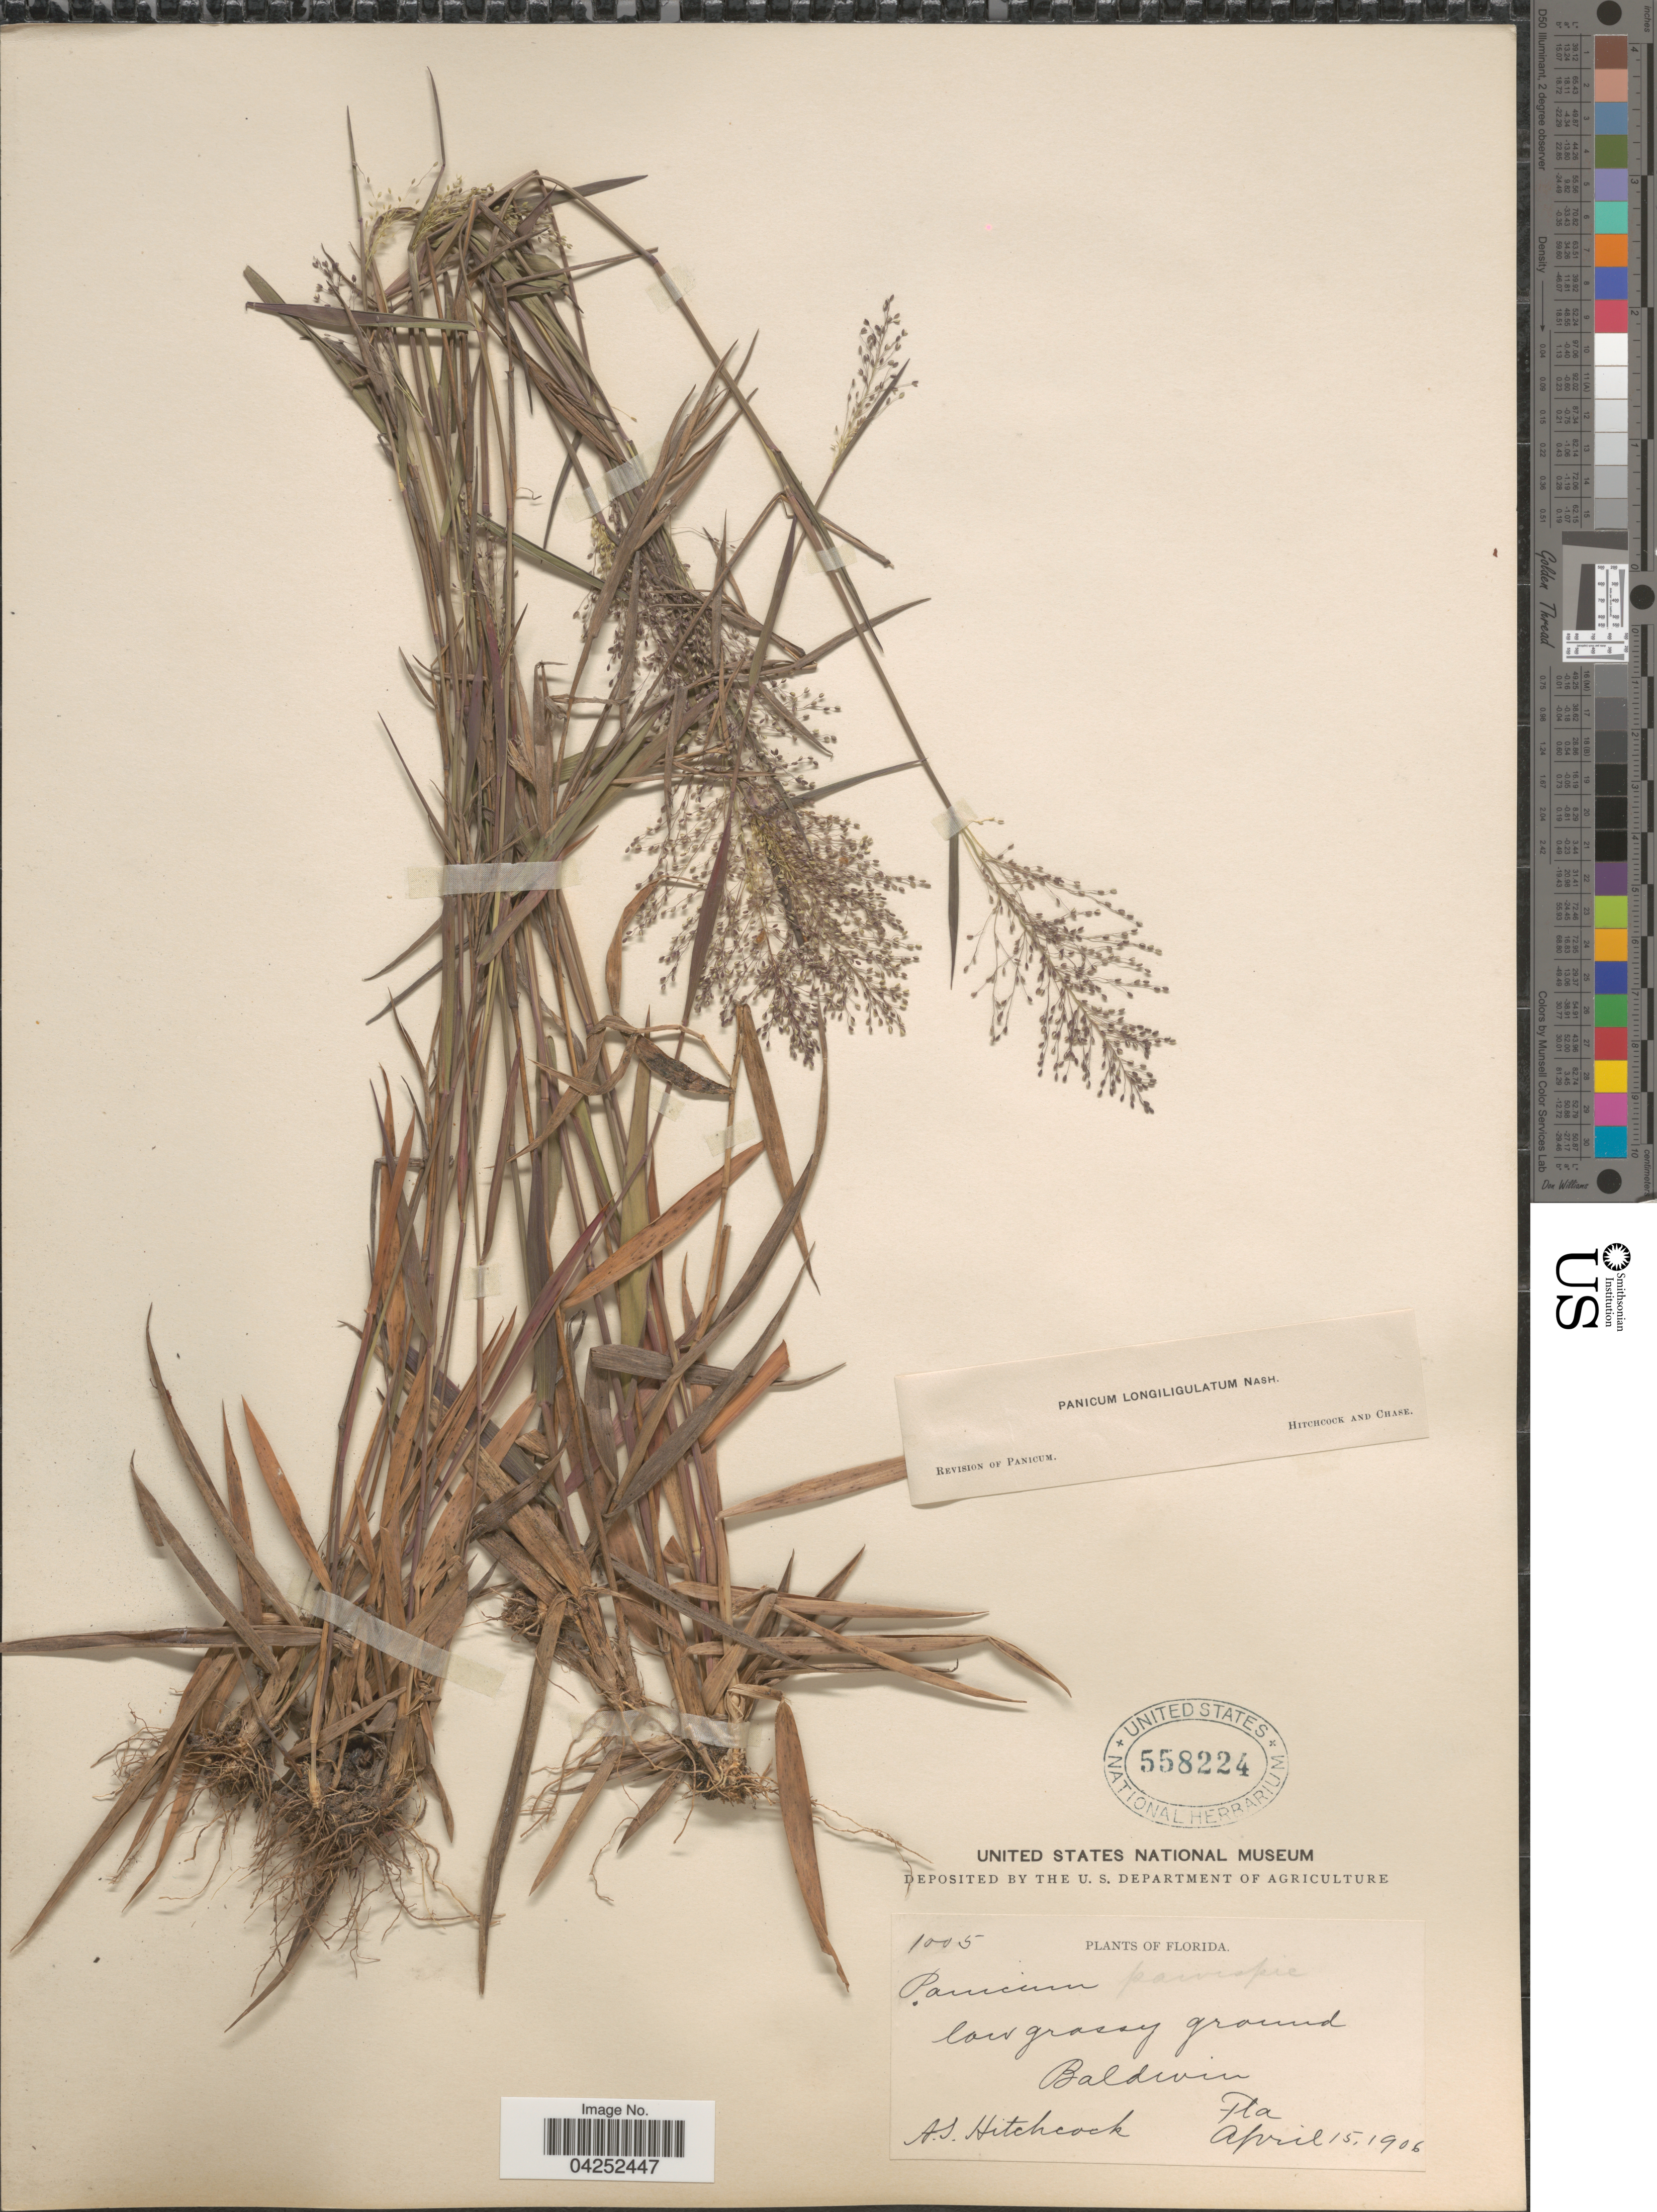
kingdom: Plantae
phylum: Tracheophyta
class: Liliopsida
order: Poales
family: Poaceae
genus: Dichanthelium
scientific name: Dichanthelium bicknellii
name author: (Nash) LeBlond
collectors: A. S. Hitchcock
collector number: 1005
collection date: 1906-04-15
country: United States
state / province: Florida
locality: Low grassy ground Baldwin.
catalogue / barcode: US 558224